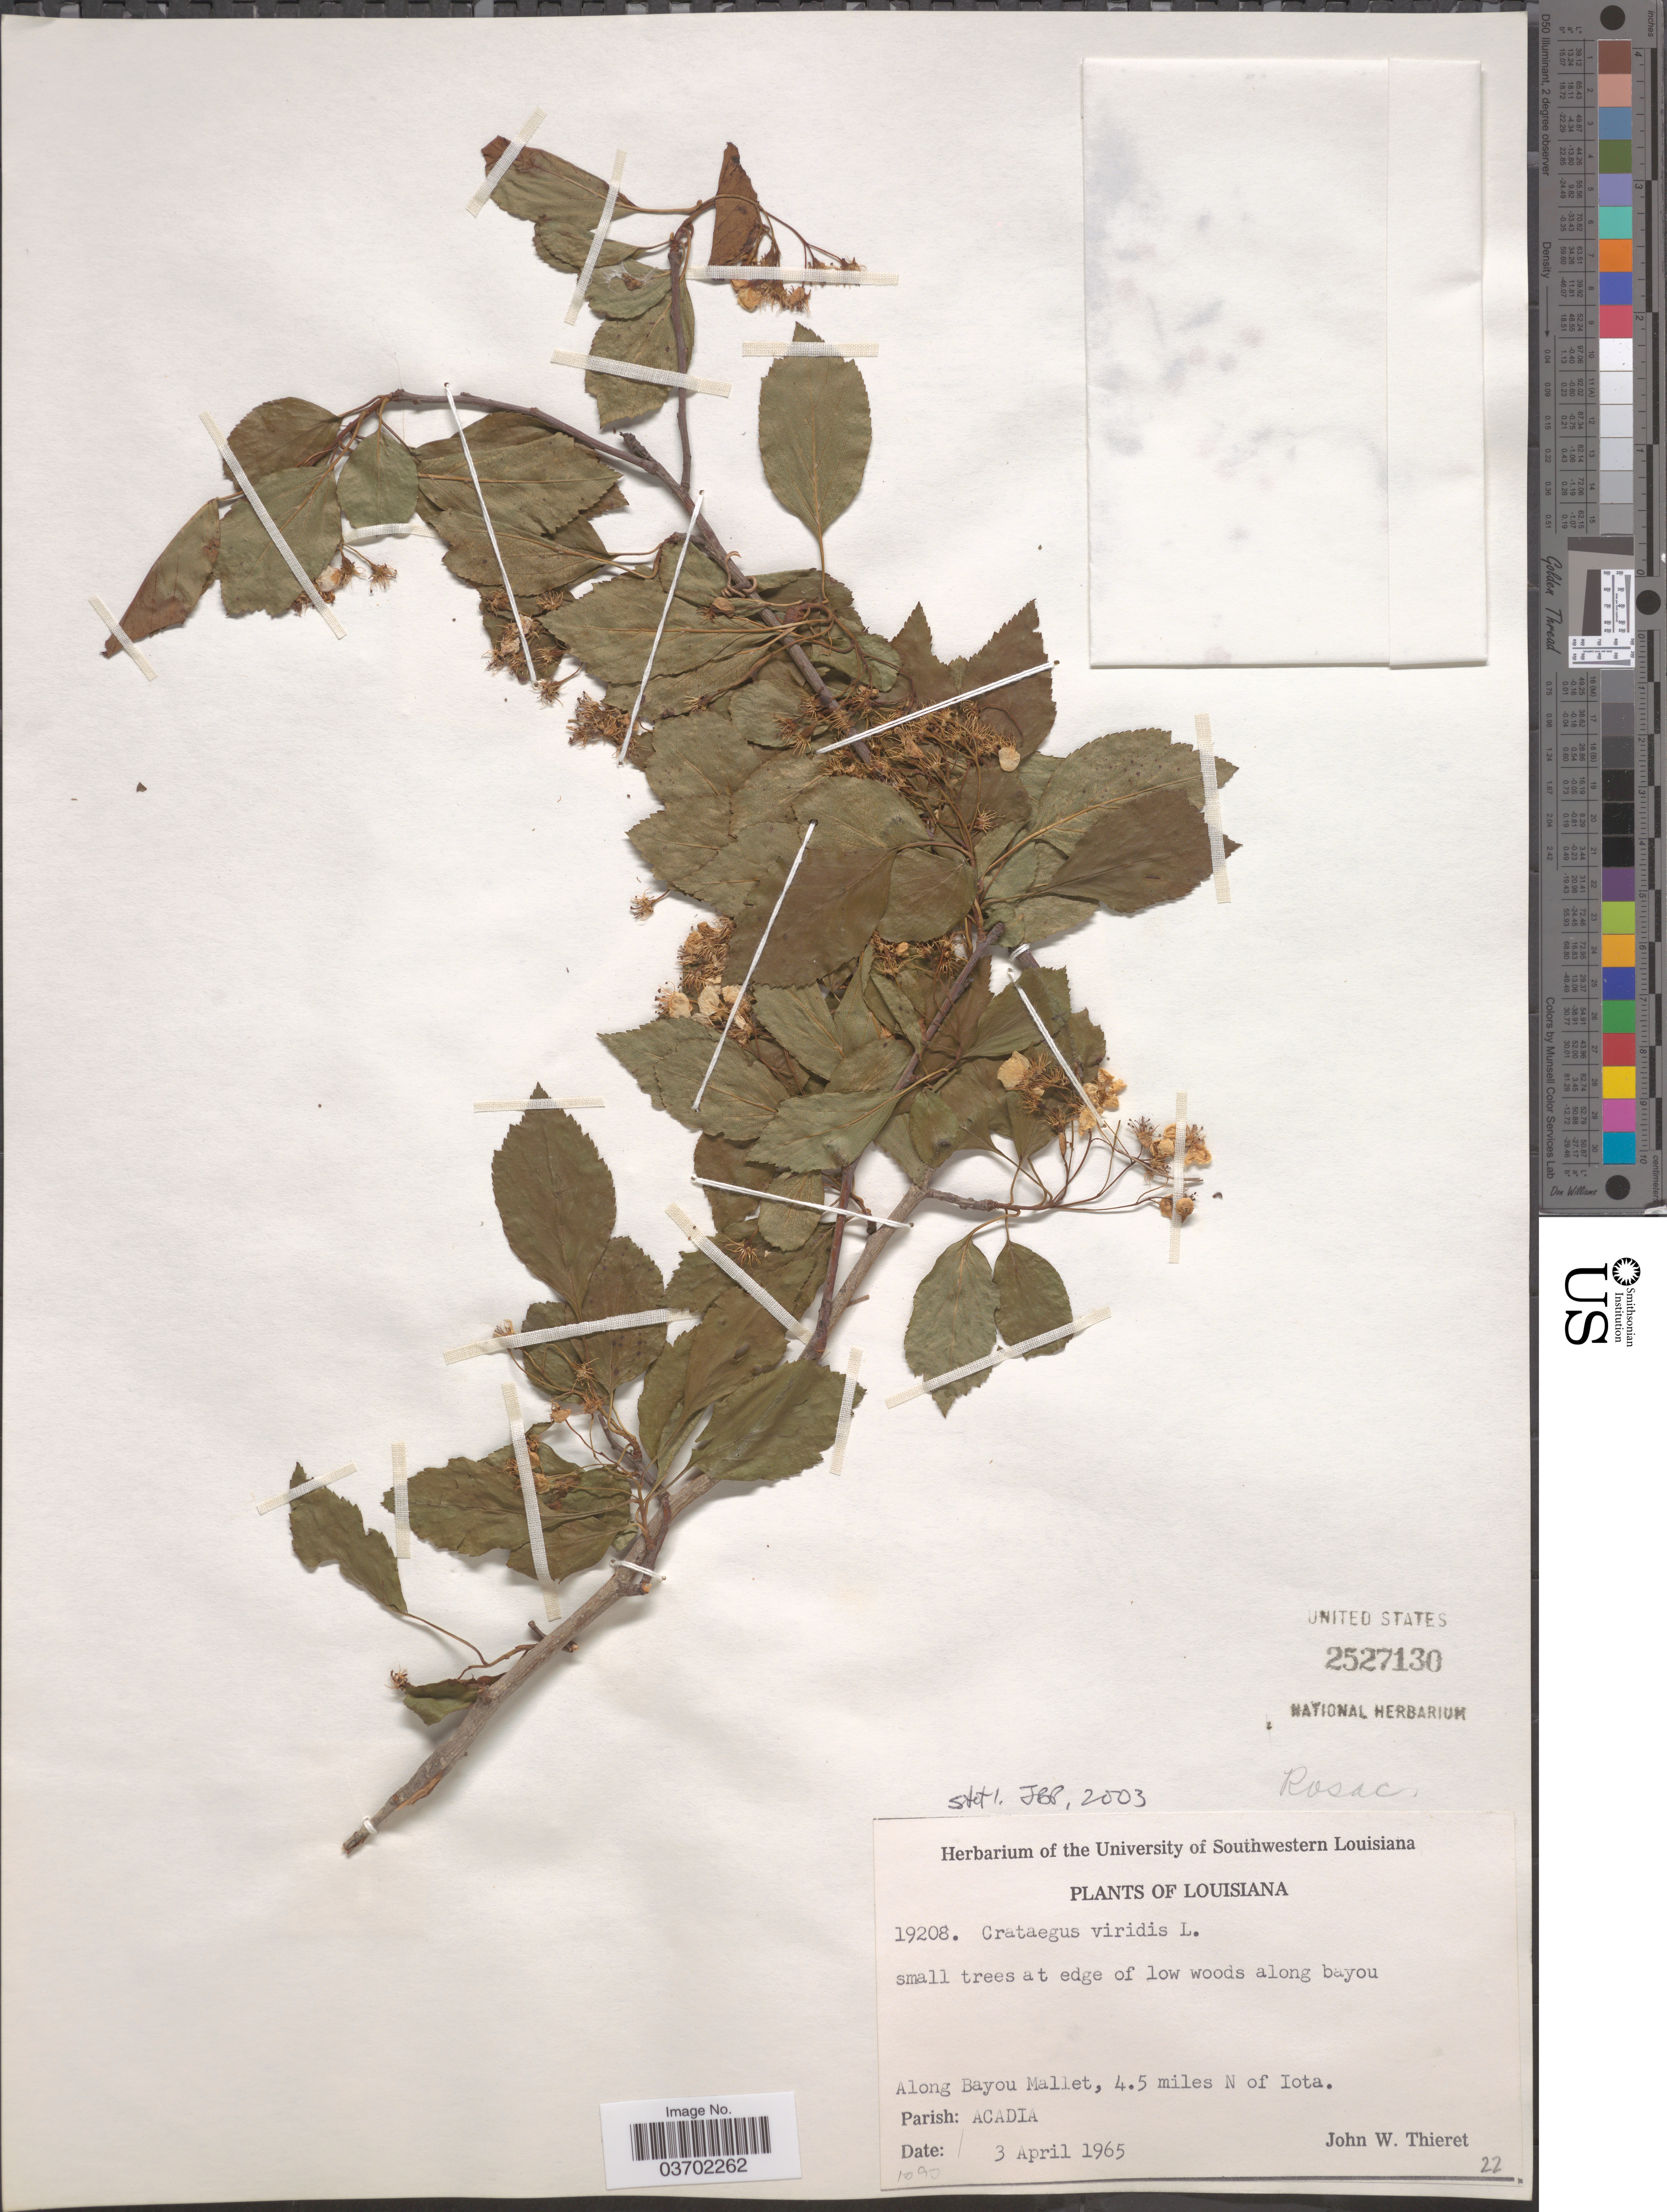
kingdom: Plantae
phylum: Tracheophyta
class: Magnoliopsida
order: Rosales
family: Rosaceae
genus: Crataegus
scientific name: Crataegus viridis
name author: L.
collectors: J. W. Thieret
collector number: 19208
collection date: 1965-04-03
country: United States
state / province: Louisiana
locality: Along Bayou Mallet, 4.5 miles N of Iota. Parish: Acadia.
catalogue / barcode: US 2527130